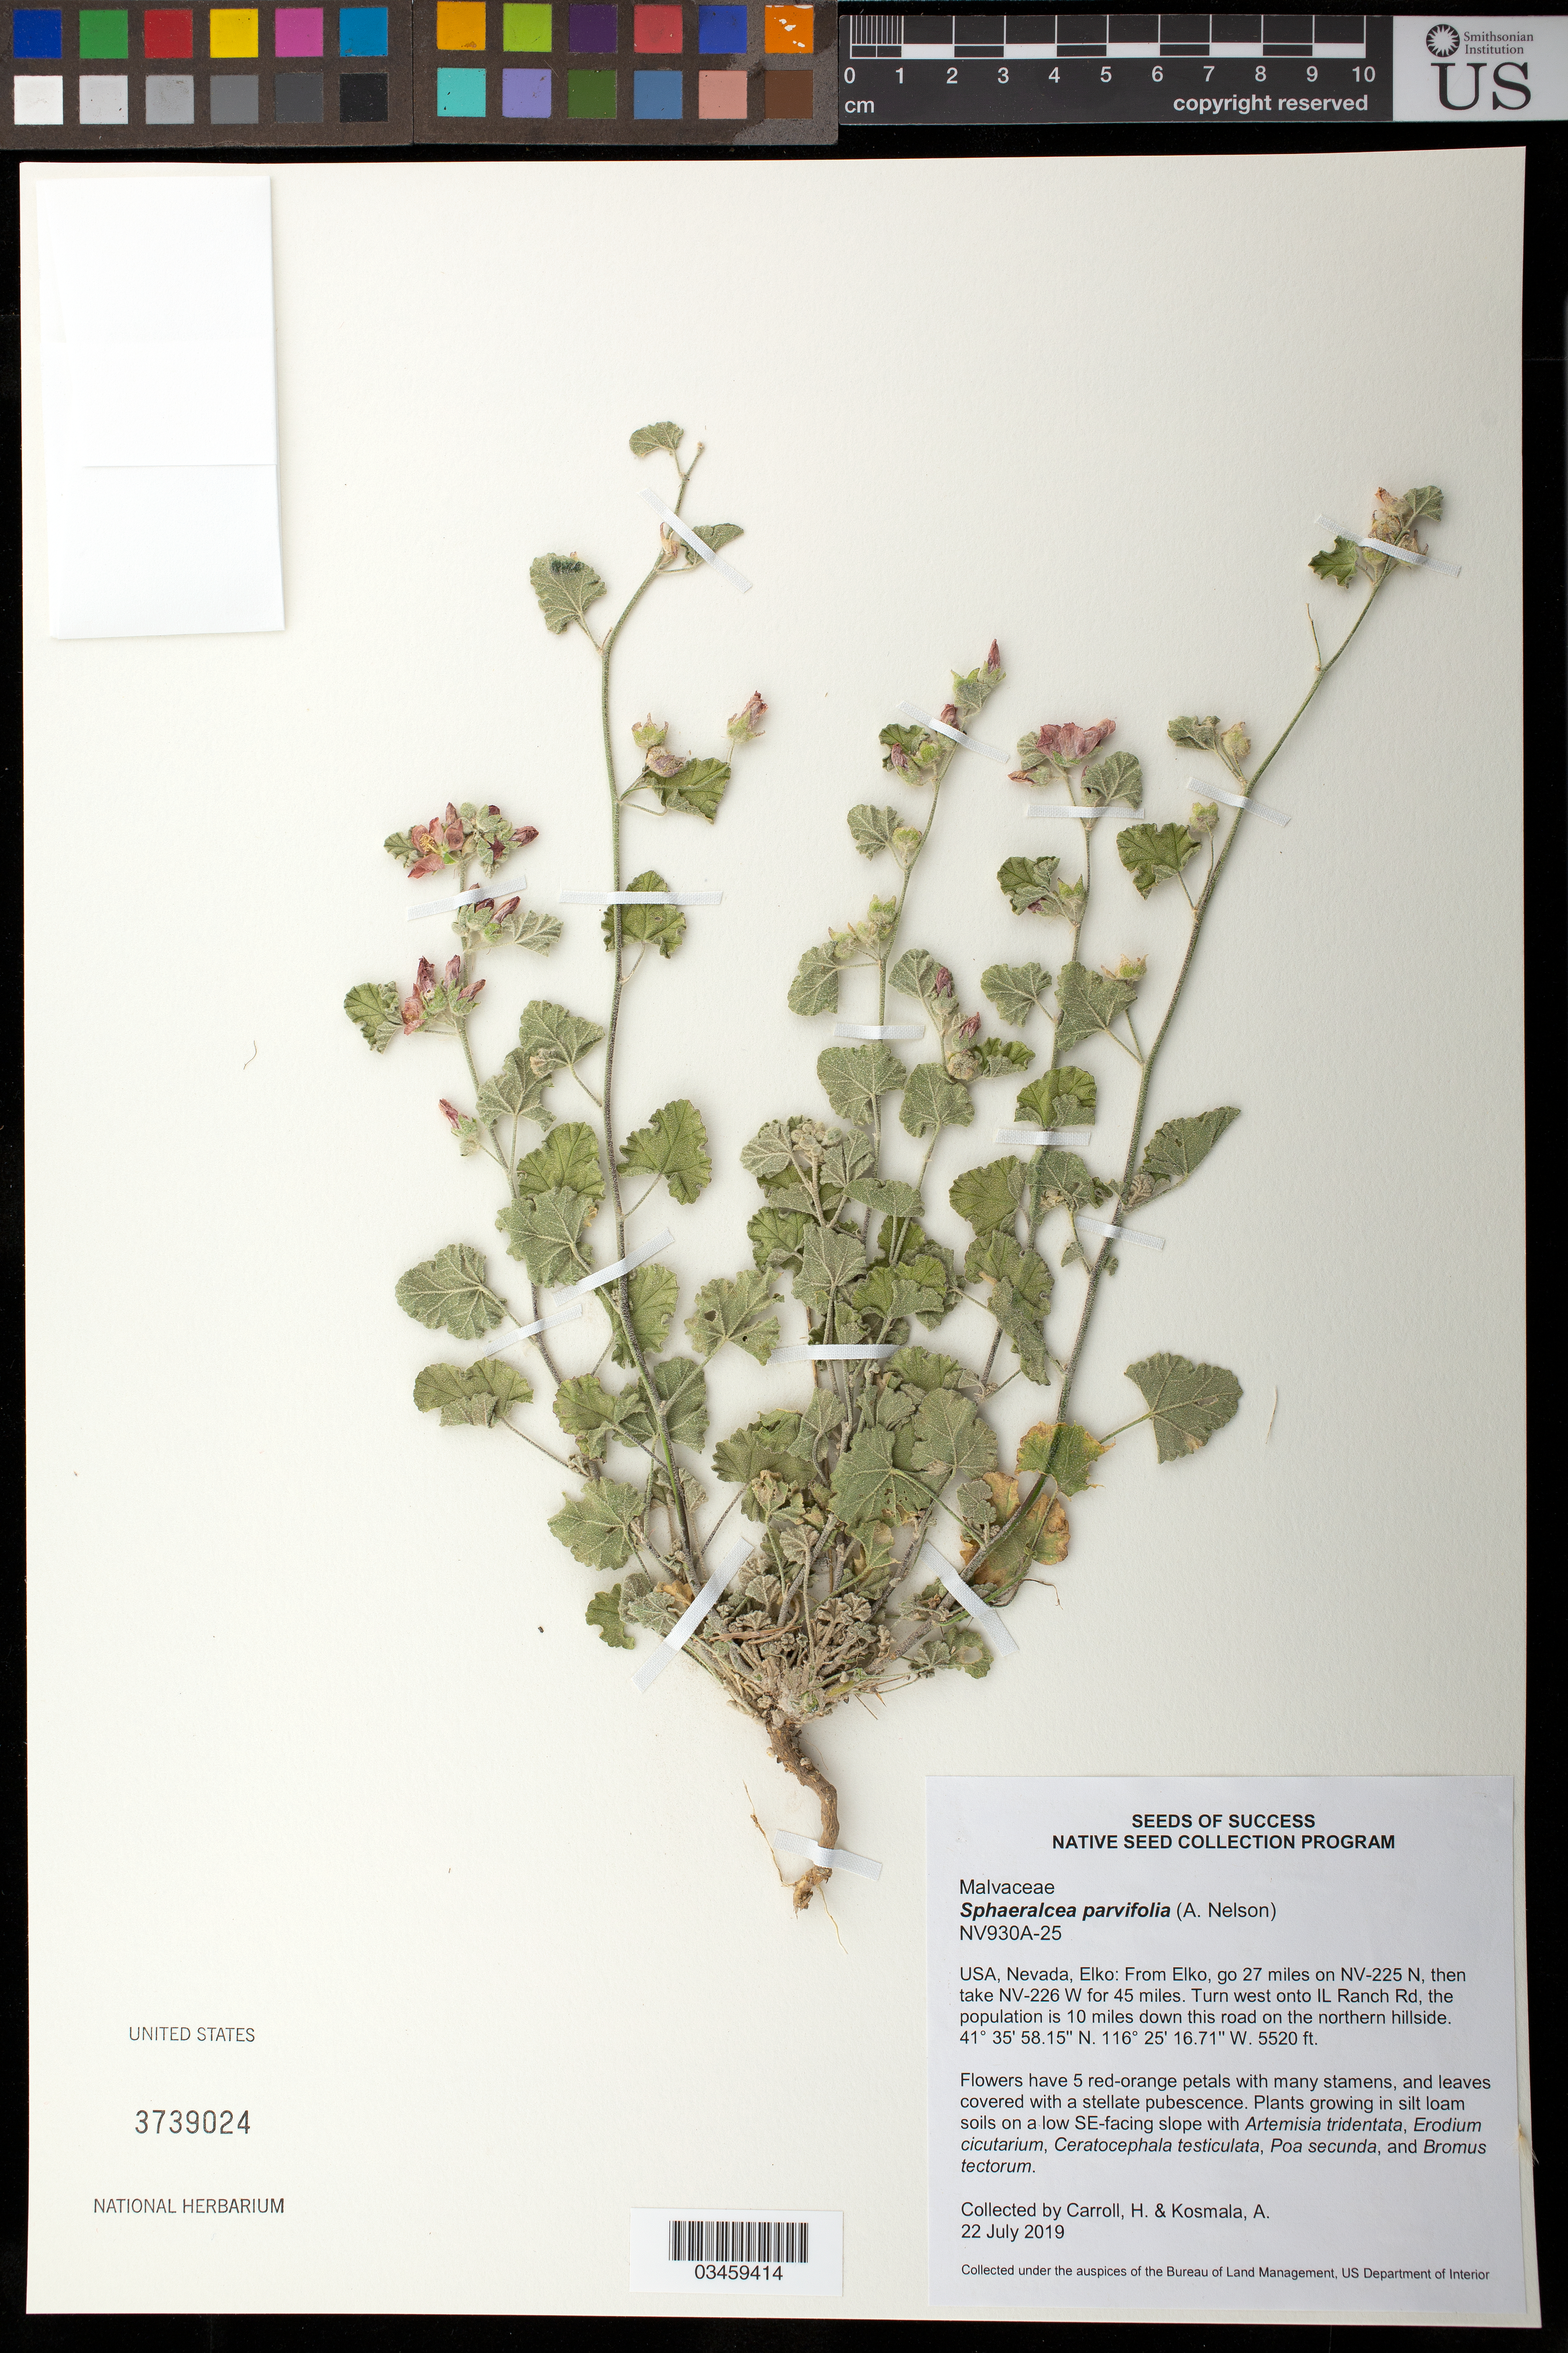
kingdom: Plantae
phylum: Tracheophyta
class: Magnoliopsida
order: Malvales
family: Malvaceae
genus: Sphaeralcea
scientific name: Sphaeralcea parvifolia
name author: A. Nelson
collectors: H. Carroll & A. Kosmala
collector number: NV930A-25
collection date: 2019-07-22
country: United States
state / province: Nevada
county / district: Elko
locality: From Elko go 27 mi on NV-225N, then take NV-226 W for 45 mi, turn west onto IL Ranch Rd and go 10 mi down the road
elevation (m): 1682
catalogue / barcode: US 3739024